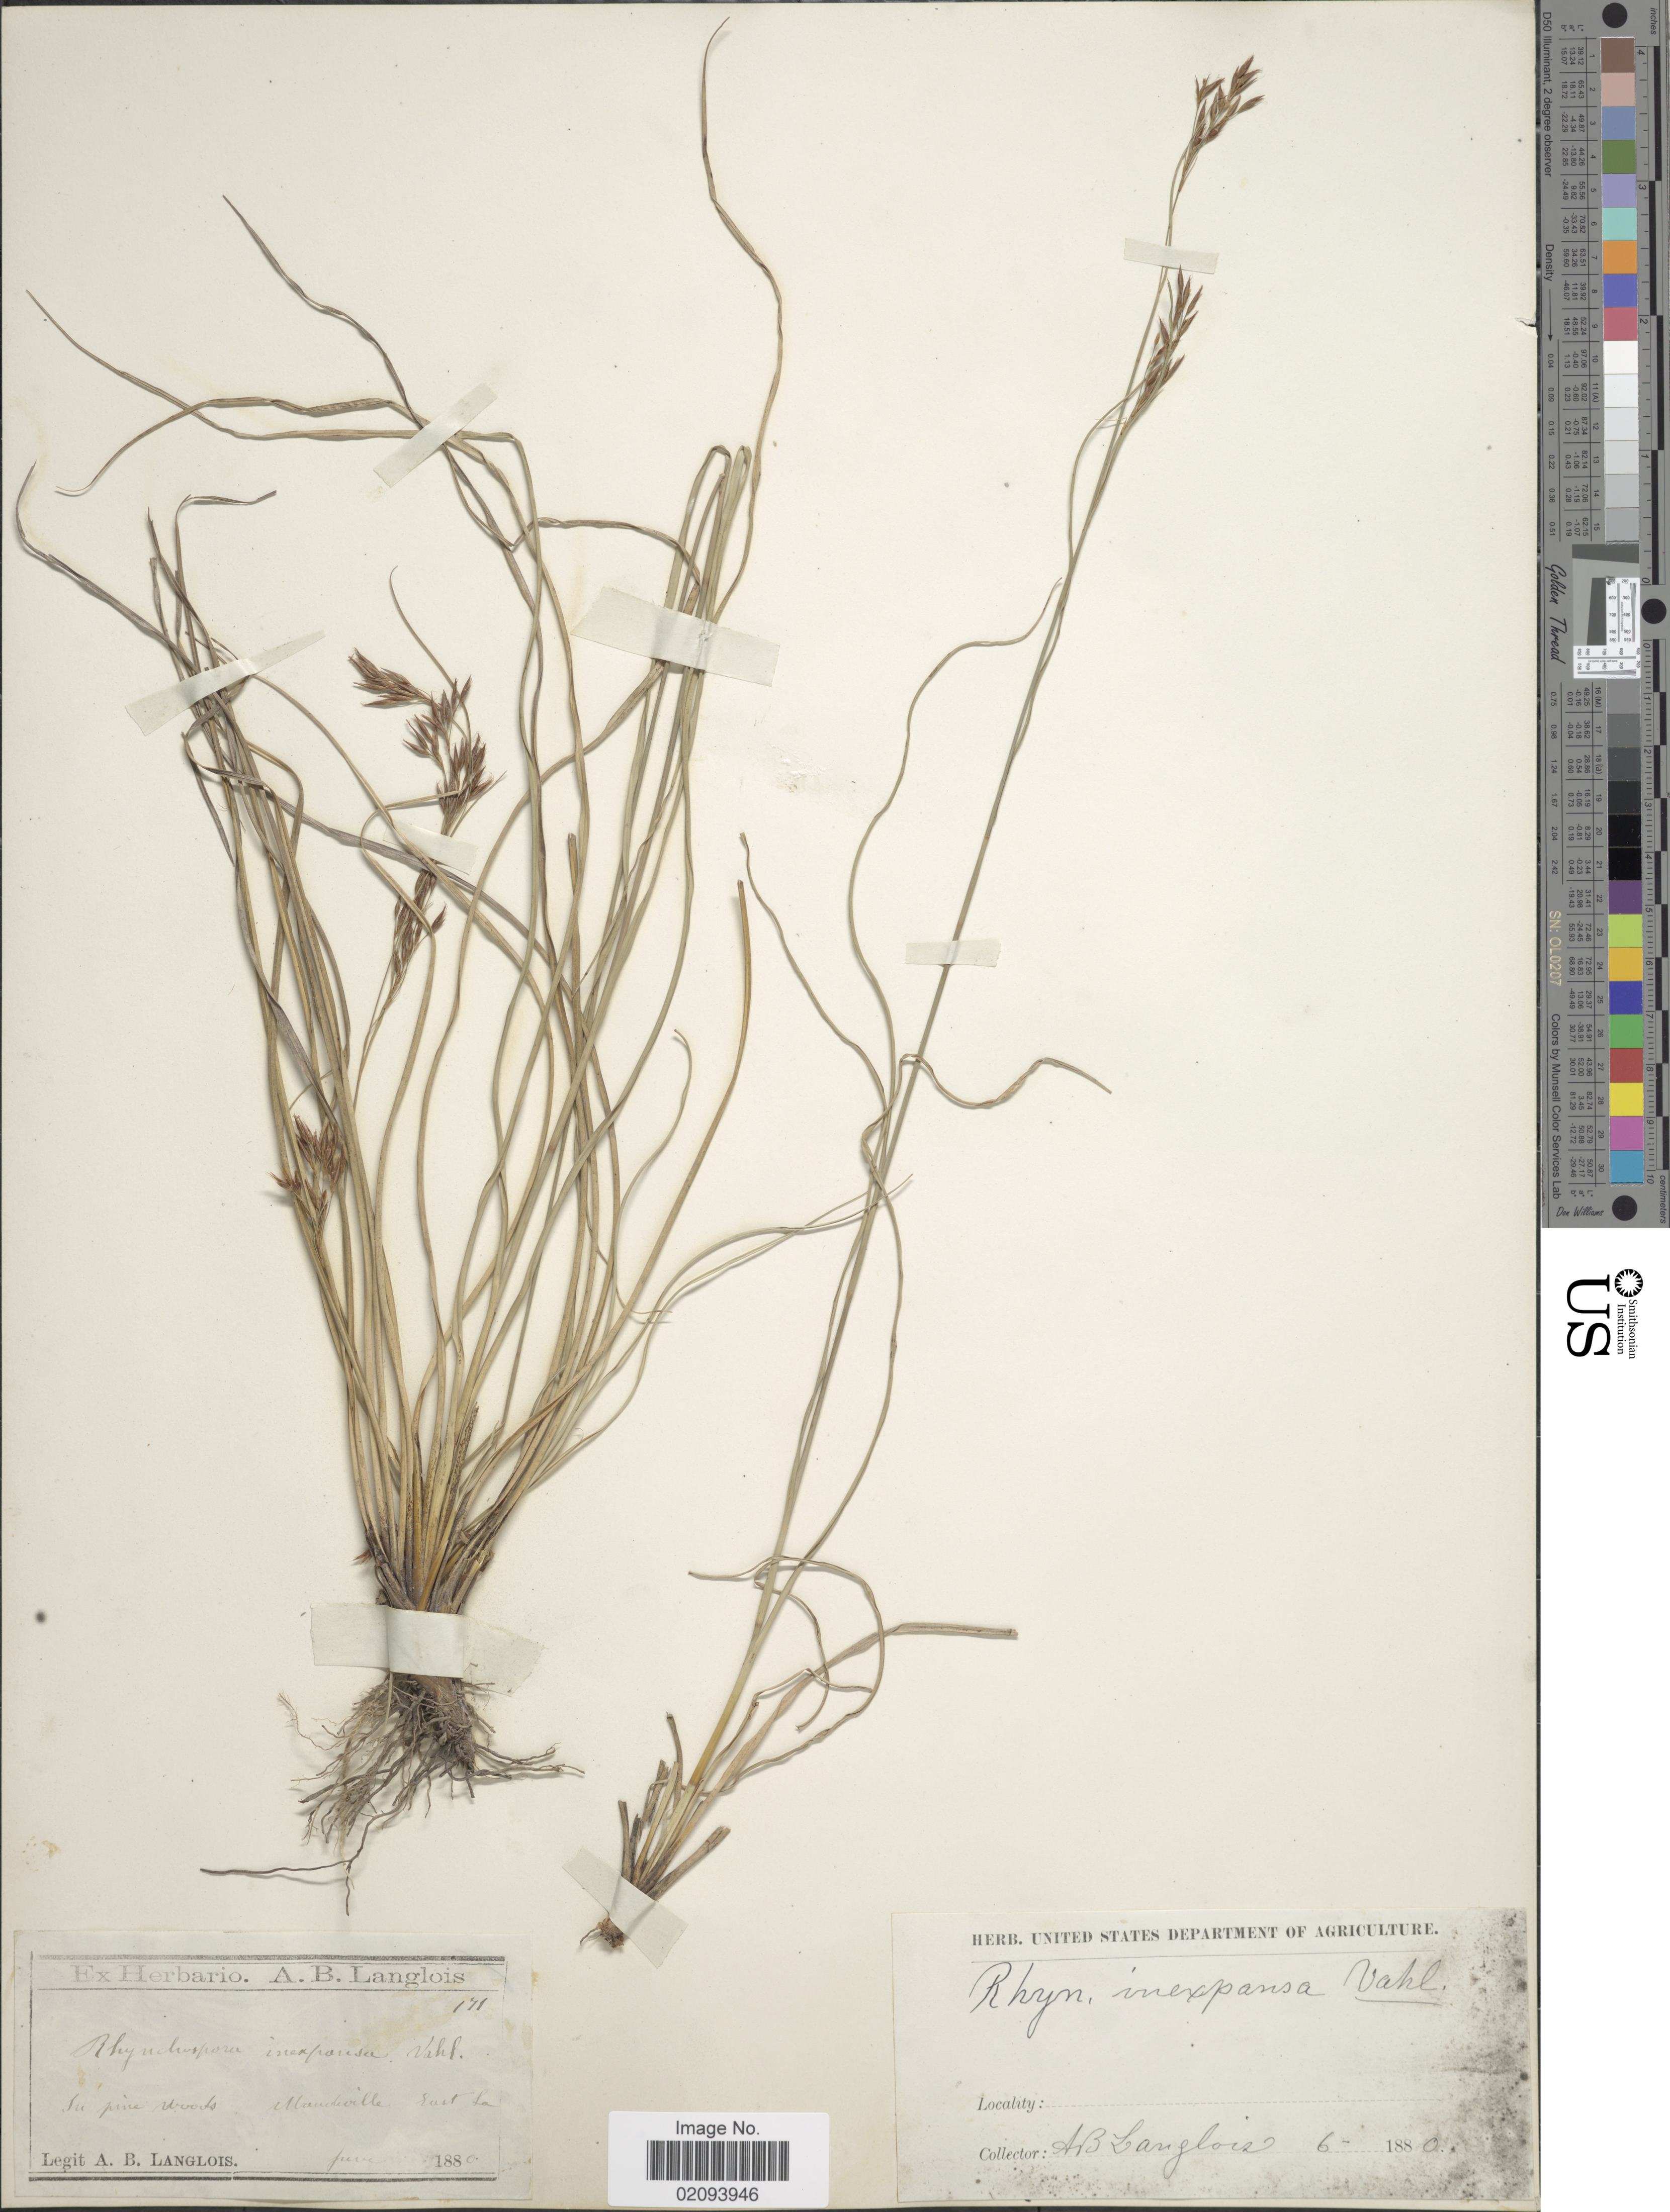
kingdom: Plantae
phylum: Tracheophyta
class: Liliopsida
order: Poales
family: Cyperaceae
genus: Rhynchospora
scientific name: Rhynchospora inexpansa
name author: (Michx.) Vahl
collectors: A. Langlois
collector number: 171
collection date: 1880-06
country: United States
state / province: Louisiana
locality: In pine woods. Mandeville. East La.